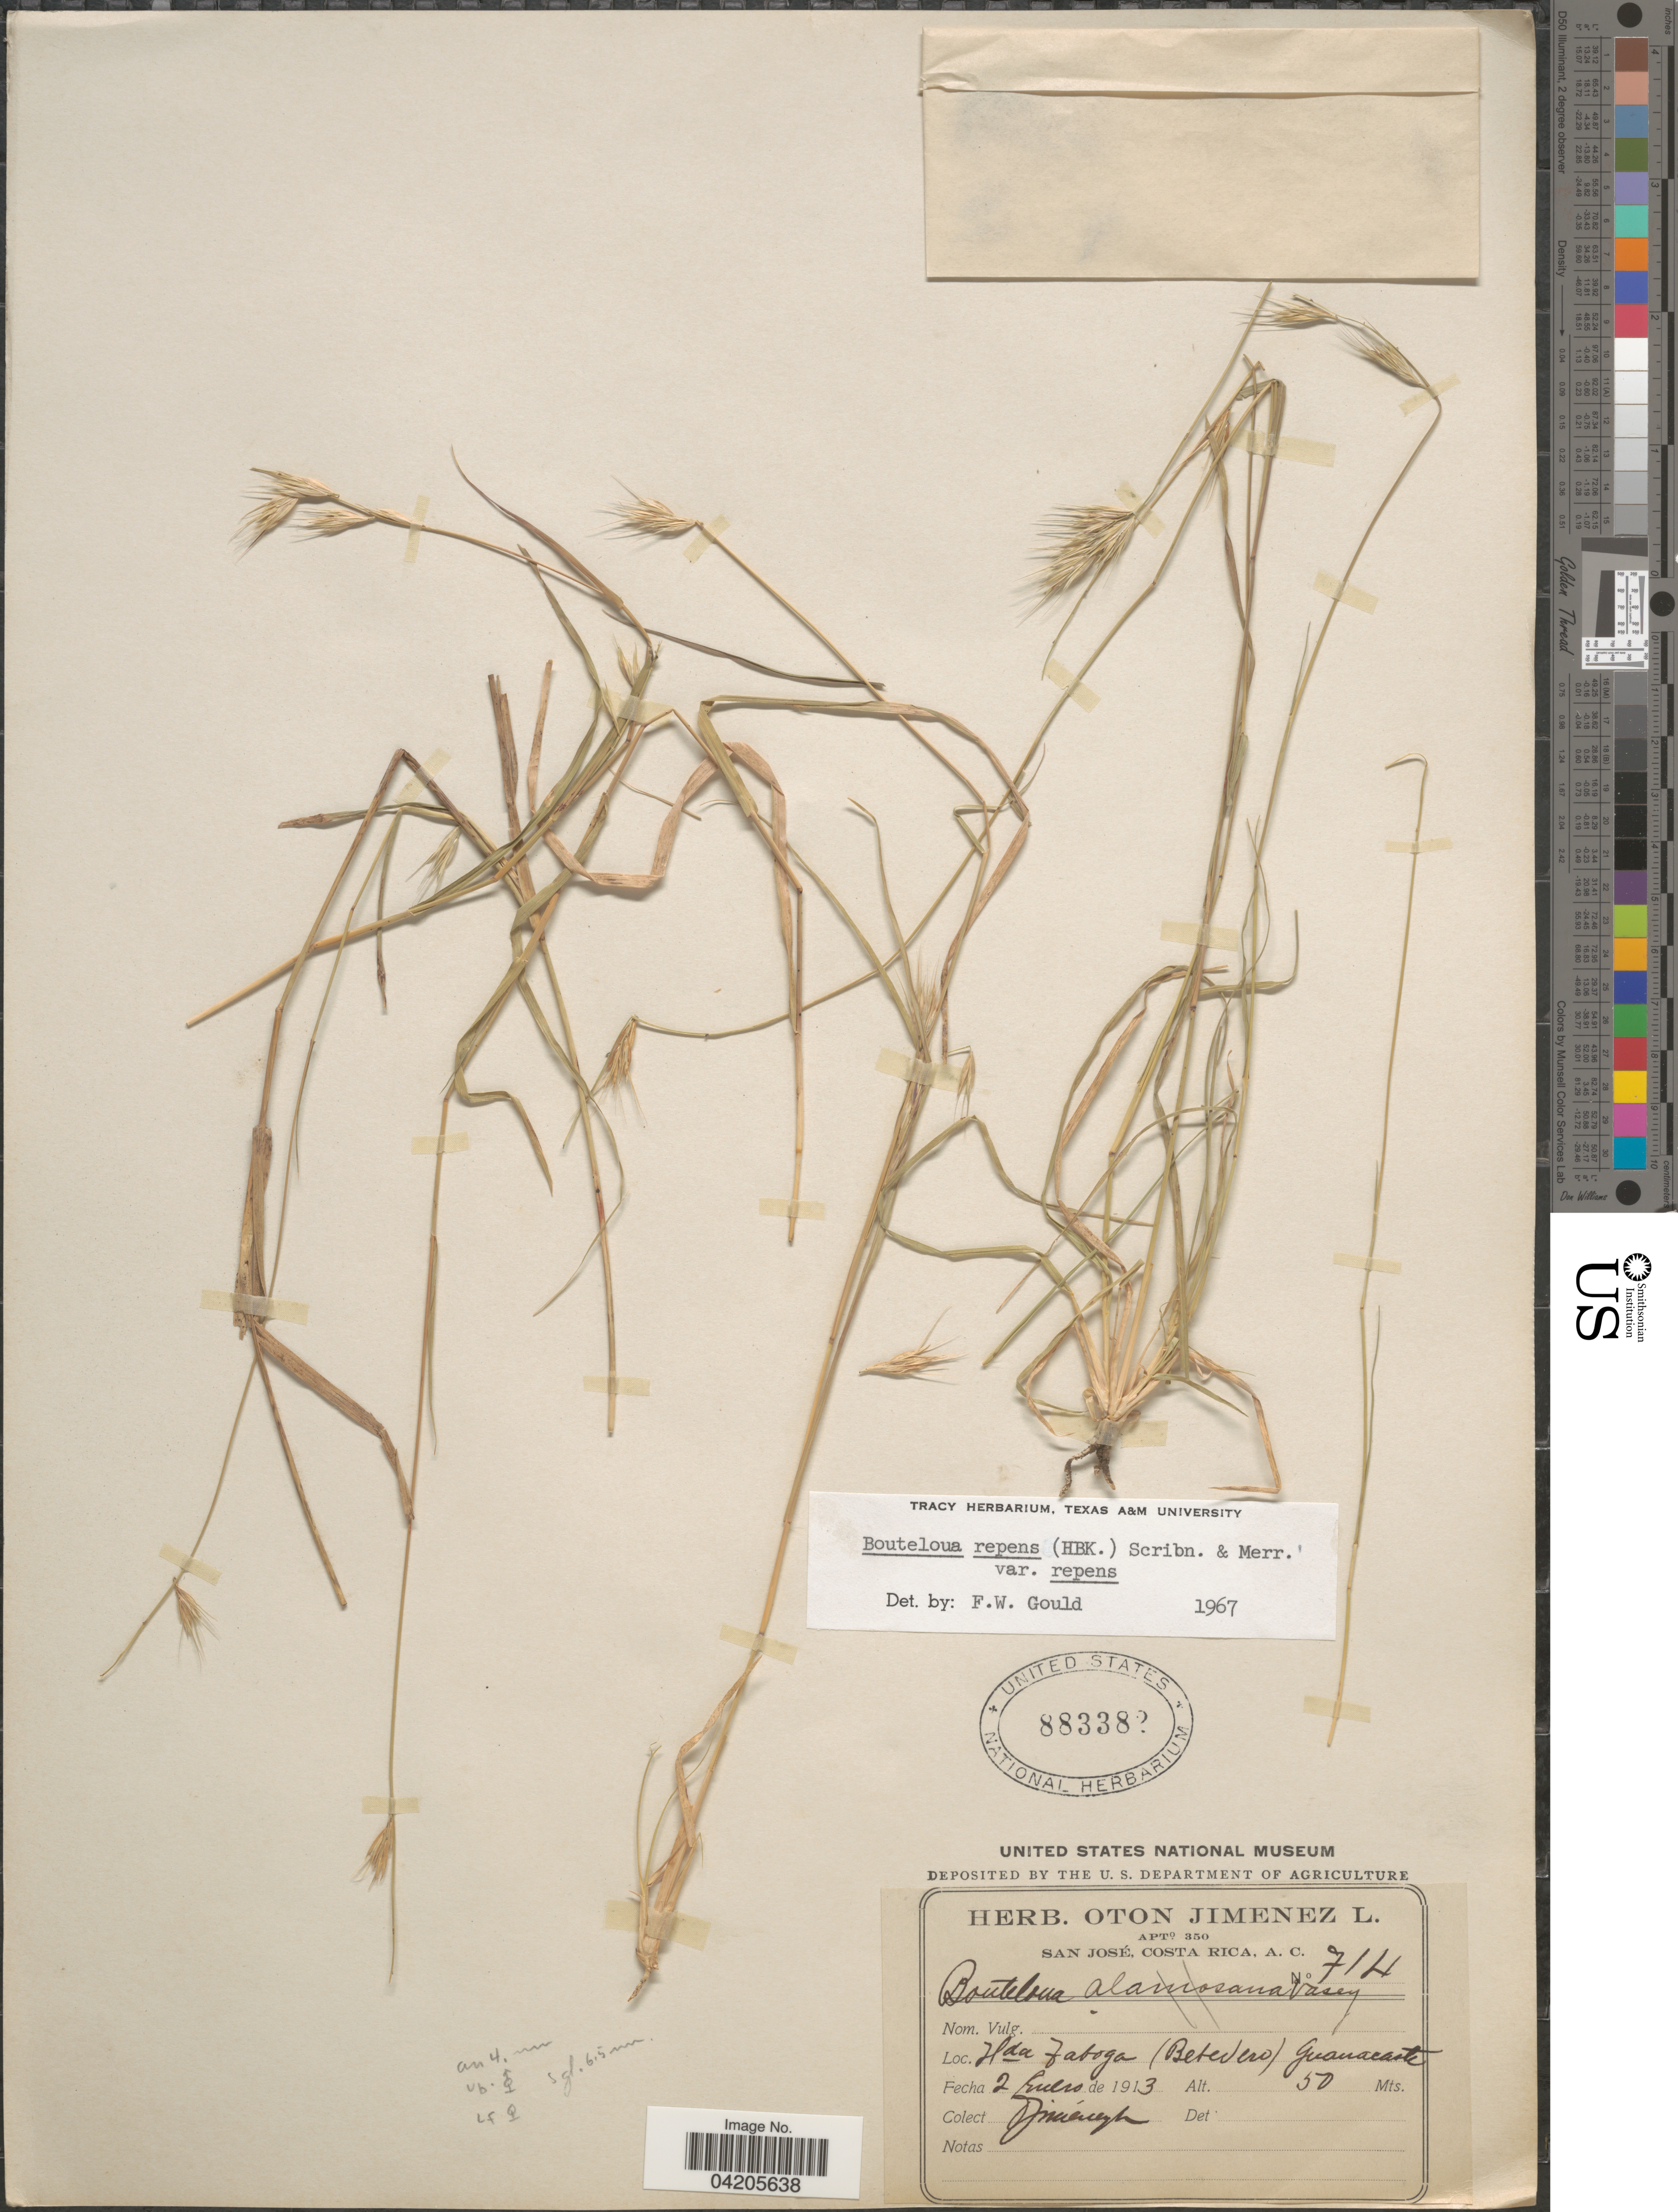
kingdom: Plantae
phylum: Tracheophyta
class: Liliopsida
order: Poales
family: Poaceae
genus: Bouteloua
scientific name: Bouteloua repens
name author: (Kunth) Scribn. & Merr.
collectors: O. Jimenez L.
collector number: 714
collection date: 1913-02-02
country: Costa Rica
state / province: Guanacaste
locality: Hda Taboga (Bebedero).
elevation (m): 50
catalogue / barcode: US 883382